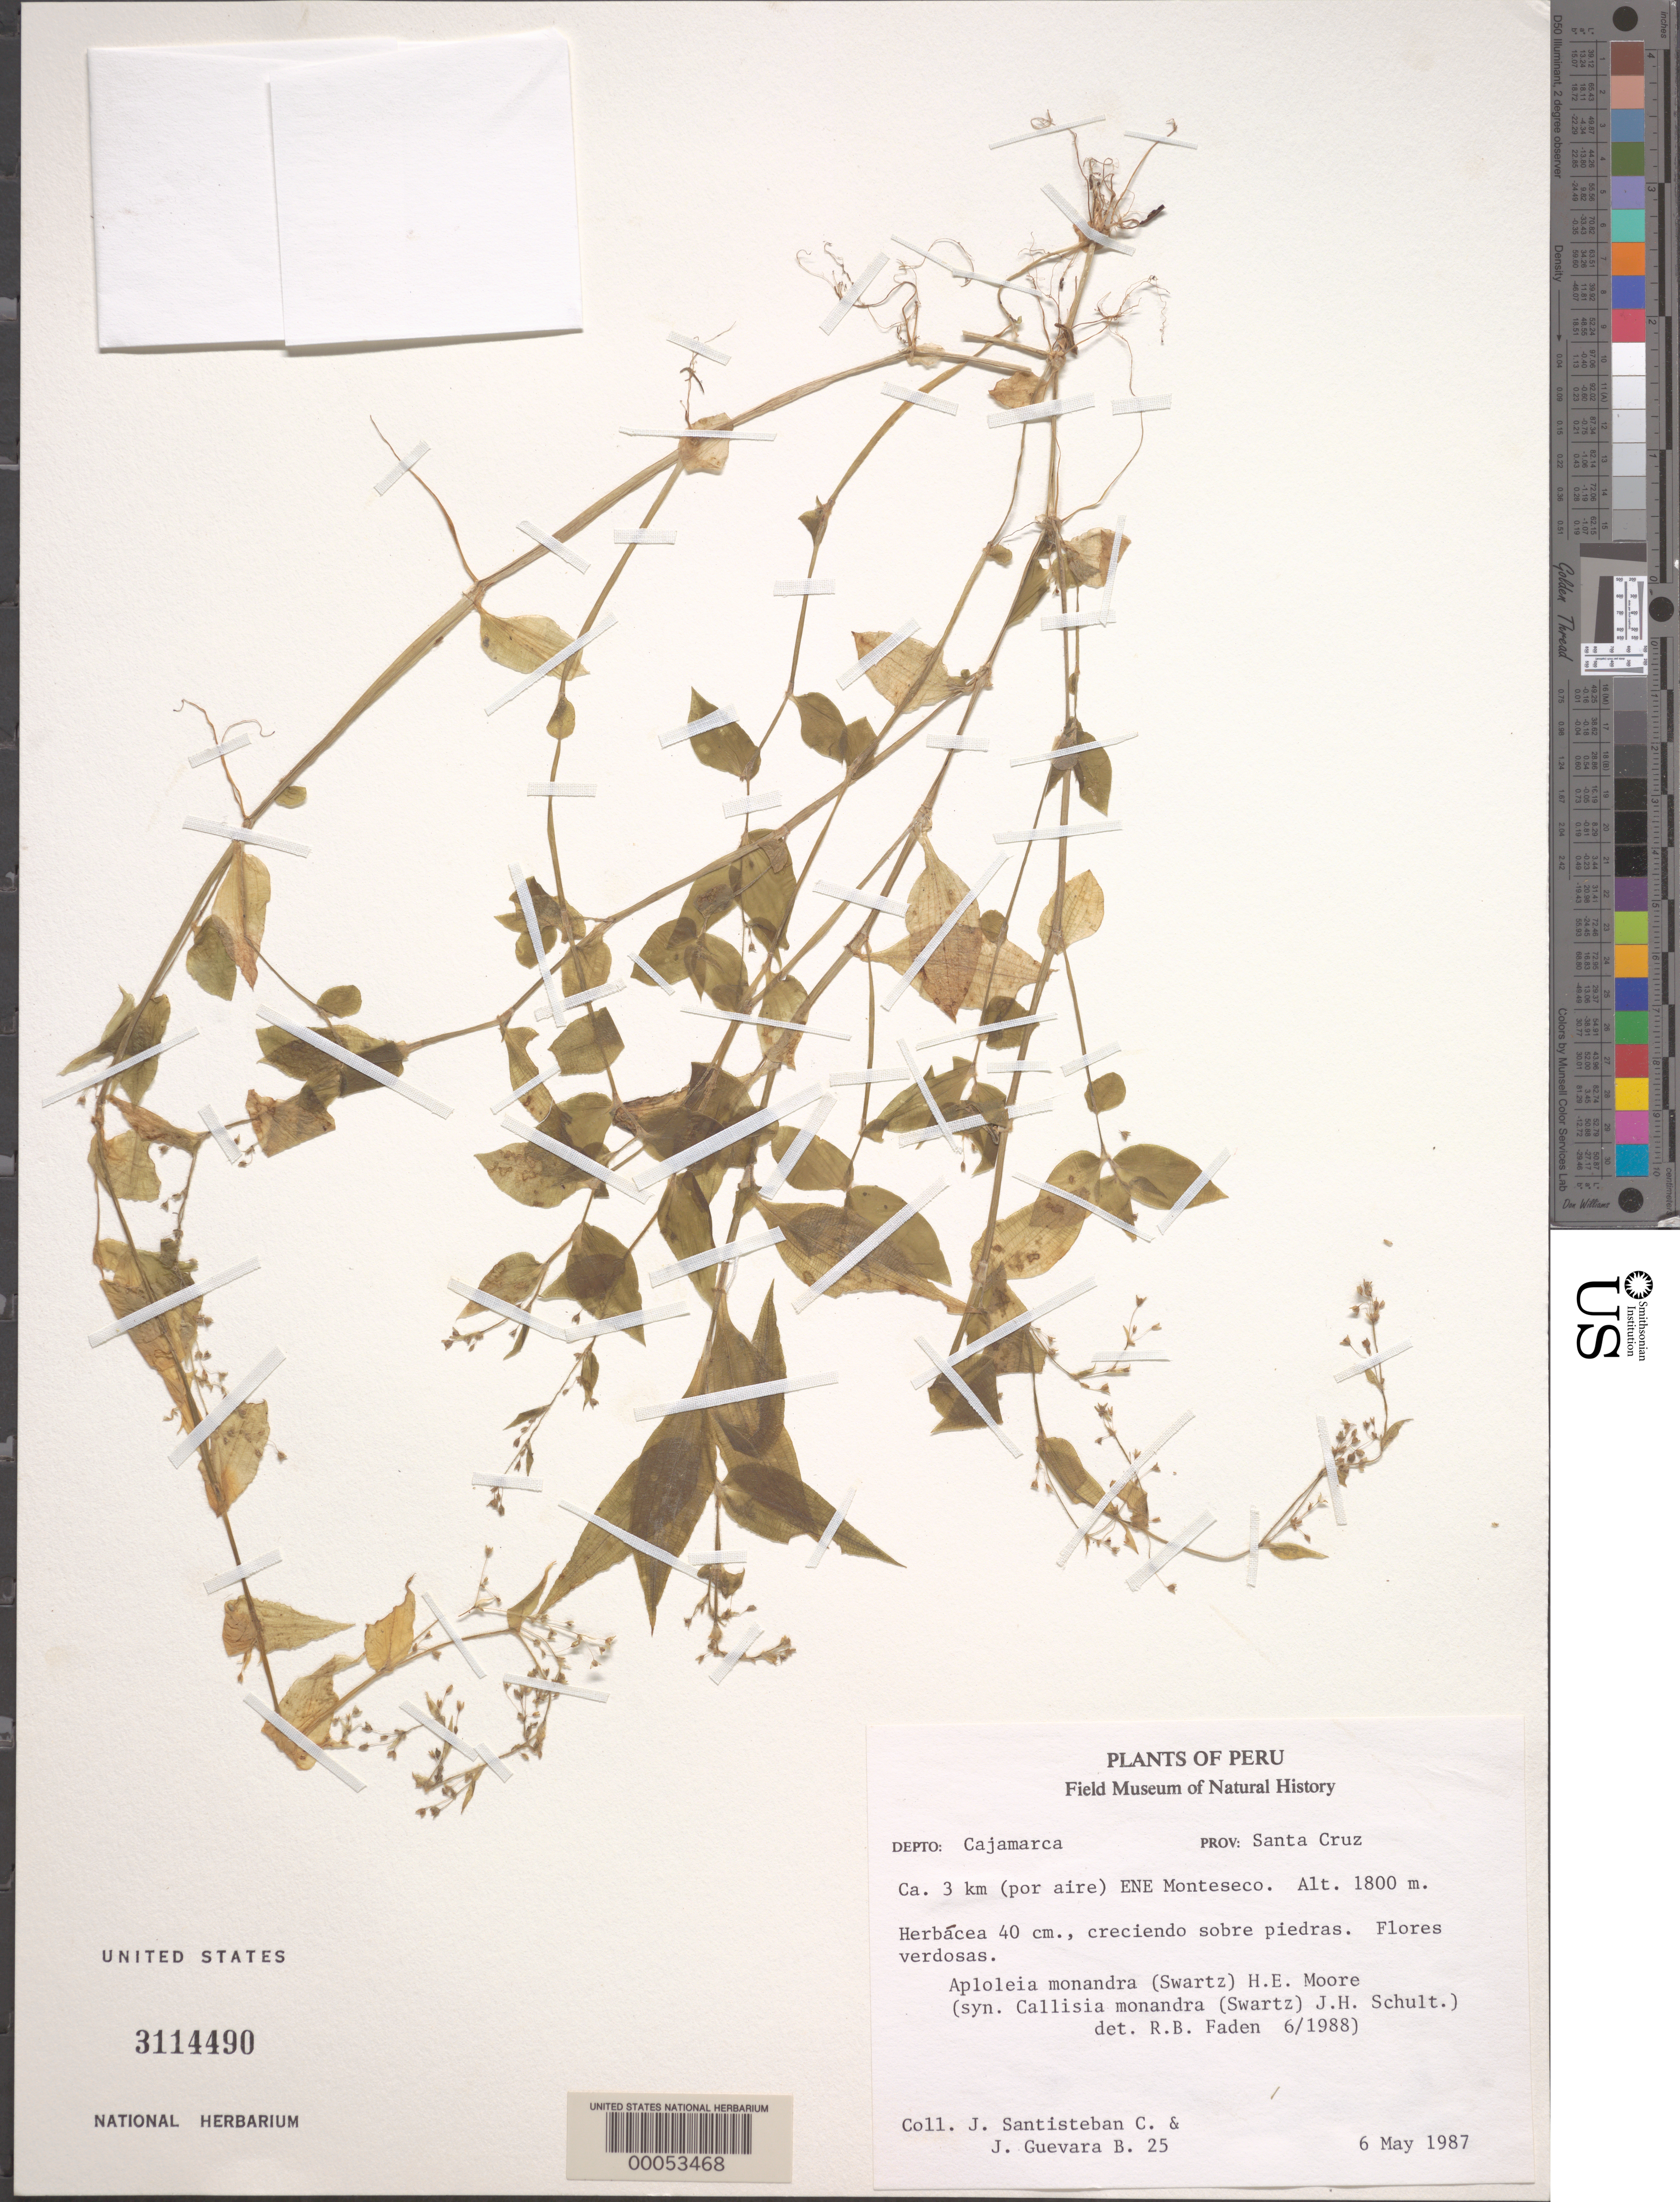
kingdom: Plantae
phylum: Tracheophyta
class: Liliopsida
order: Commelinales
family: Commelinaceae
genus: Callisia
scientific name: Callisia monandra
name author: (Sw.) Schult. & Schult. f.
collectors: J. Santisteban C. & J. Guevara B.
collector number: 25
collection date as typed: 06 May 1987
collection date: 1987-05-06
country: Peru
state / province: Cajamarca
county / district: Santa Cruz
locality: ca. 3 km ENE Monte Seco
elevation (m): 1800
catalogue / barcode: US 3114490